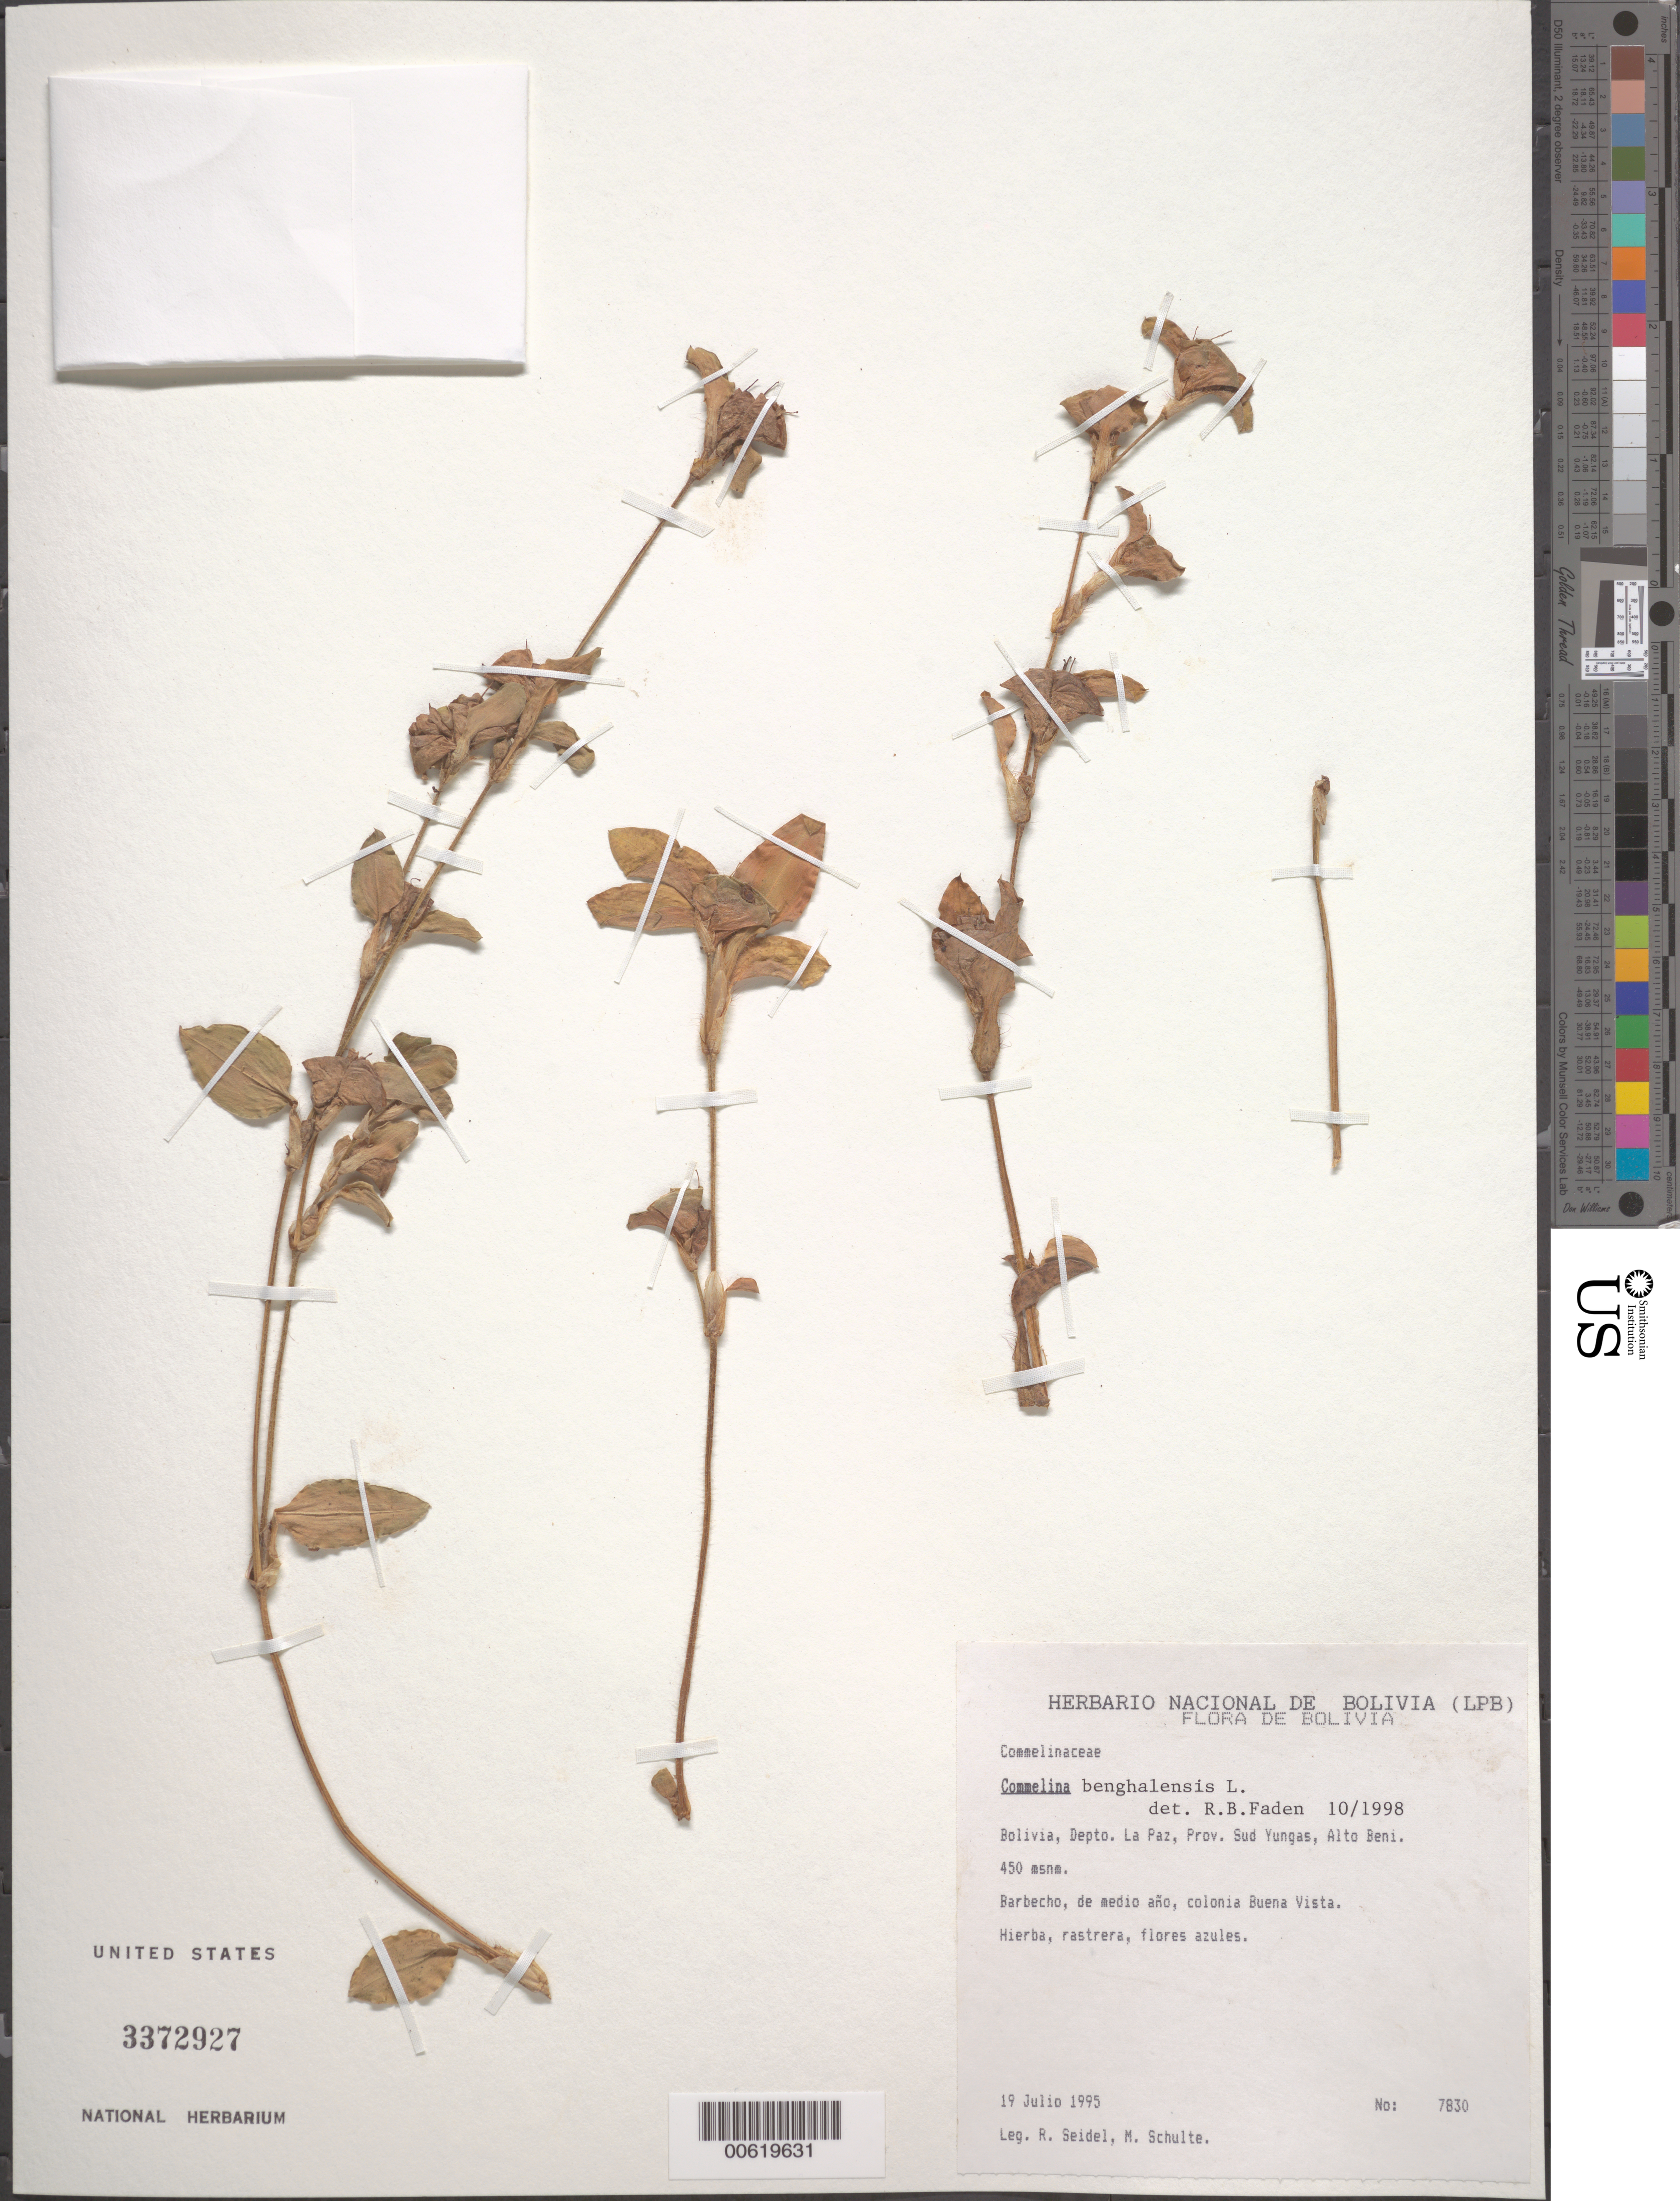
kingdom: Plantae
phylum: Tracheophyta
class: Liliopsida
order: Commelinales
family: Commelinaceae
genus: Commelina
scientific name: Commelina benghalensis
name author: L.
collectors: R. Seidel & M. Schulte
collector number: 7830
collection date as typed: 19 Jul 1995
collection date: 1995-07-19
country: Bolivia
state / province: La Paz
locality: Sud Yungas, Alto Beni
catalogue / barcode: US 3372927